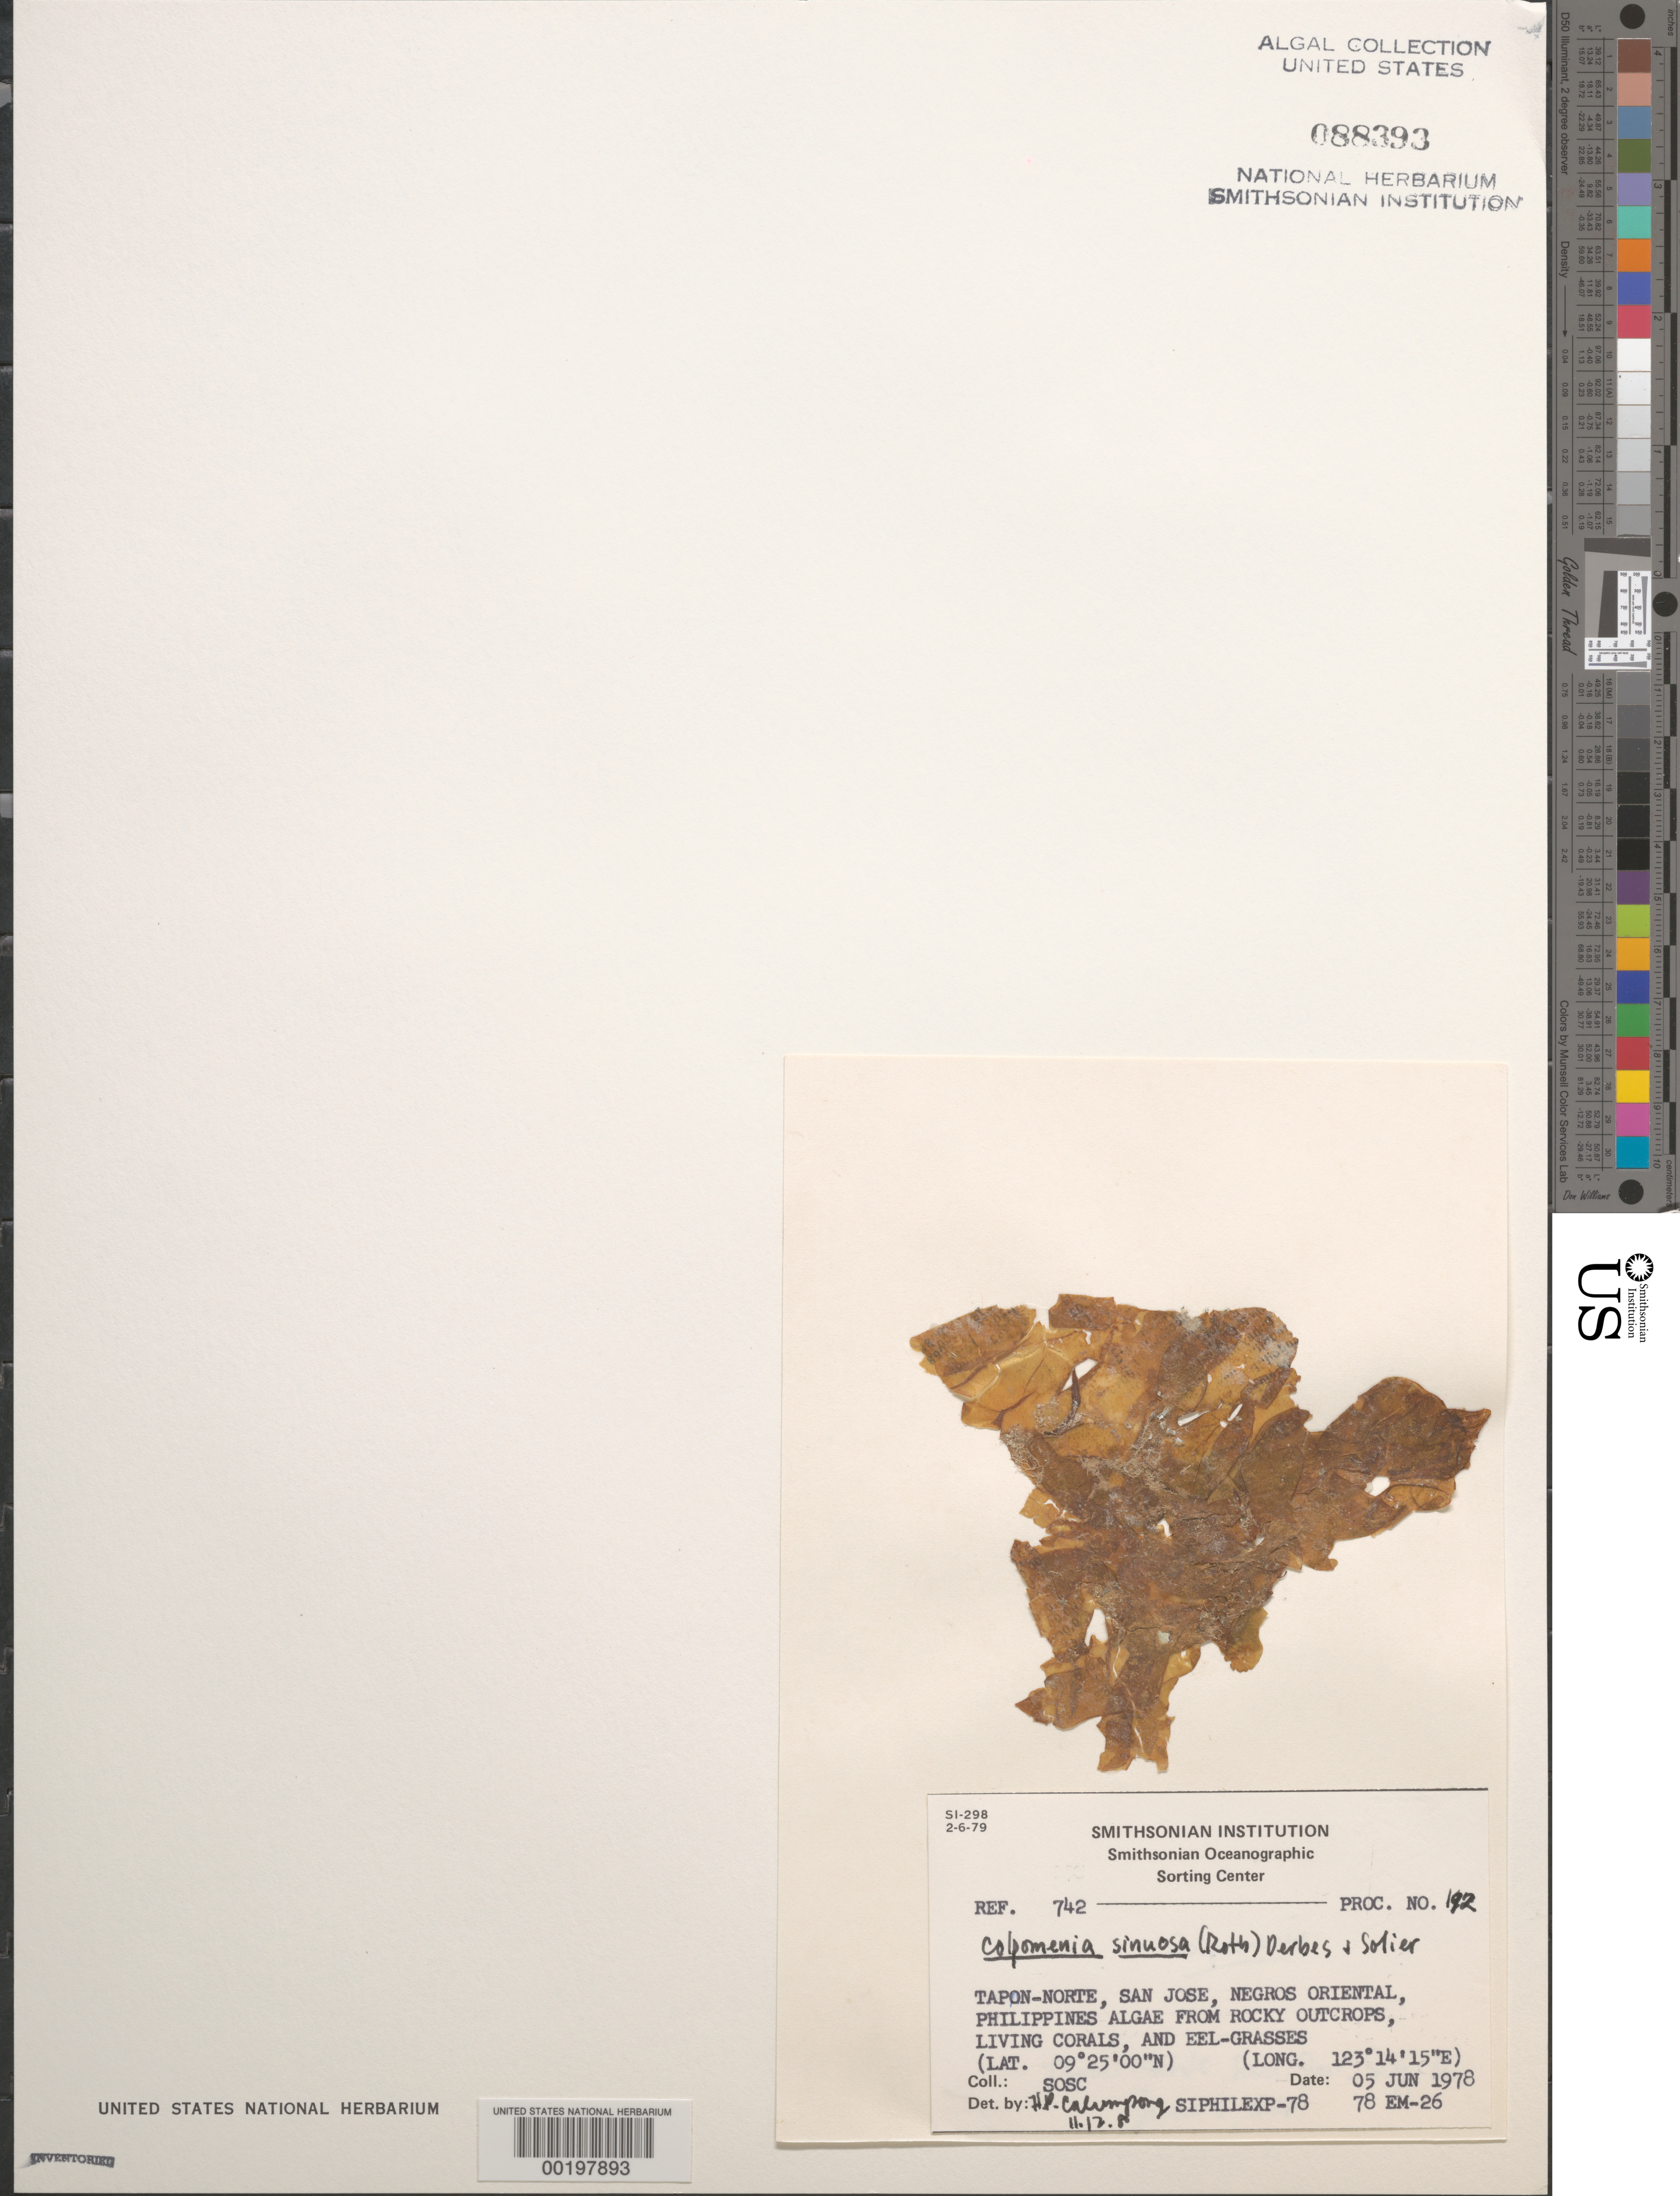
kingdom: Chromista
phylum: Ochrophyta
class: Phaeophyceae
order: Scytosiphonales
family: Scytosiphonaceae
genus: Colpomenia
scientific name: Colpomenia sinuosa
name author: (K. Mert. ex Roth) Derbes & Solier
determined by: Calumpong, H. P.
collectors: SOSC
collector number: Station 78 Em-26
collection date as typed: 05 Jun 1978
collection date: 1978-06-05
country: Philippines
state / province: Central Visayas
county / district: Negros Oriental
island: Negros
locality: Tapan-Norte, San Jose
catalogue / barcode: US 88393